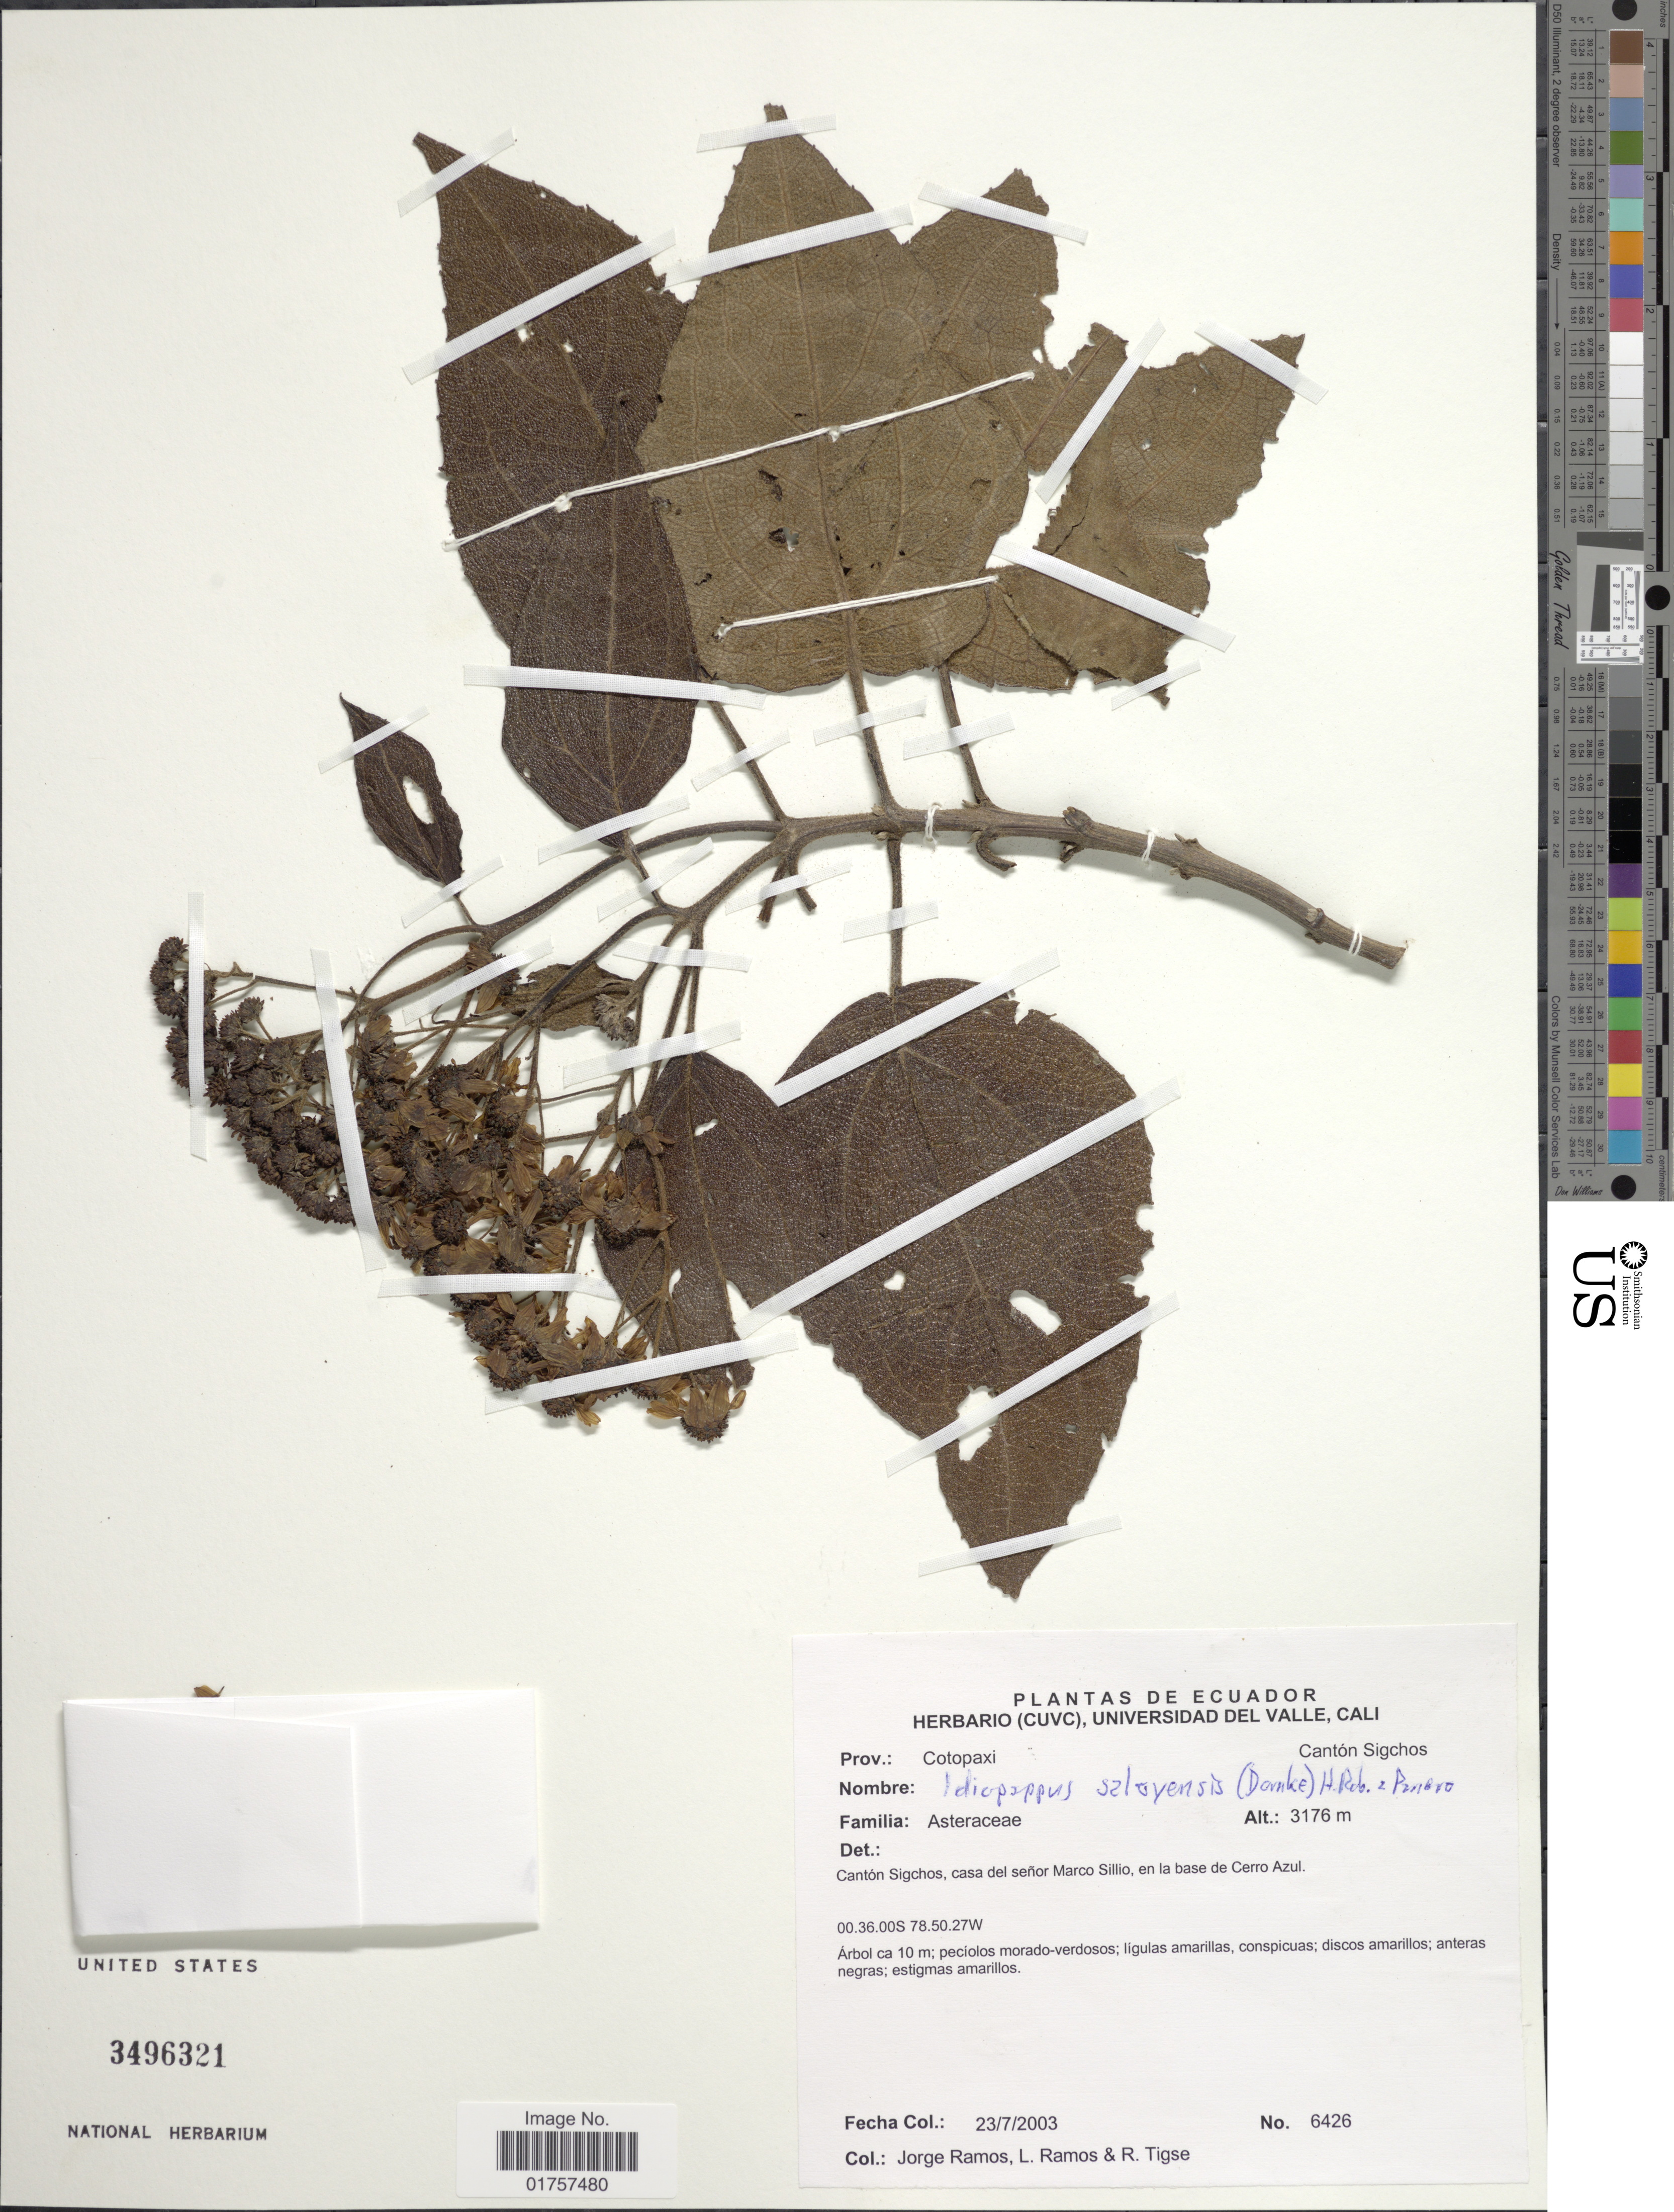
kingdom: Plantae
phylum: Tracheophyta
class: Magnoliopsida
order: Asterales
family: Asteraceae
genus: Idiopappus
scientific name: Idiopappus saloyensis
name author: (Domke) H. Rob. & Panero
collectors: J. Ramos, L. Ramos & R. Tigse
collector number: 6426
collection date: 2003-07-23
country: Ecuador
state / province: Cotopaxi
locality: Cantón Sigchos, casa del señor Marco Sillio, en la base de Cerro Azul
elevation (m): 3176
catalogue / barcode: US 3496321